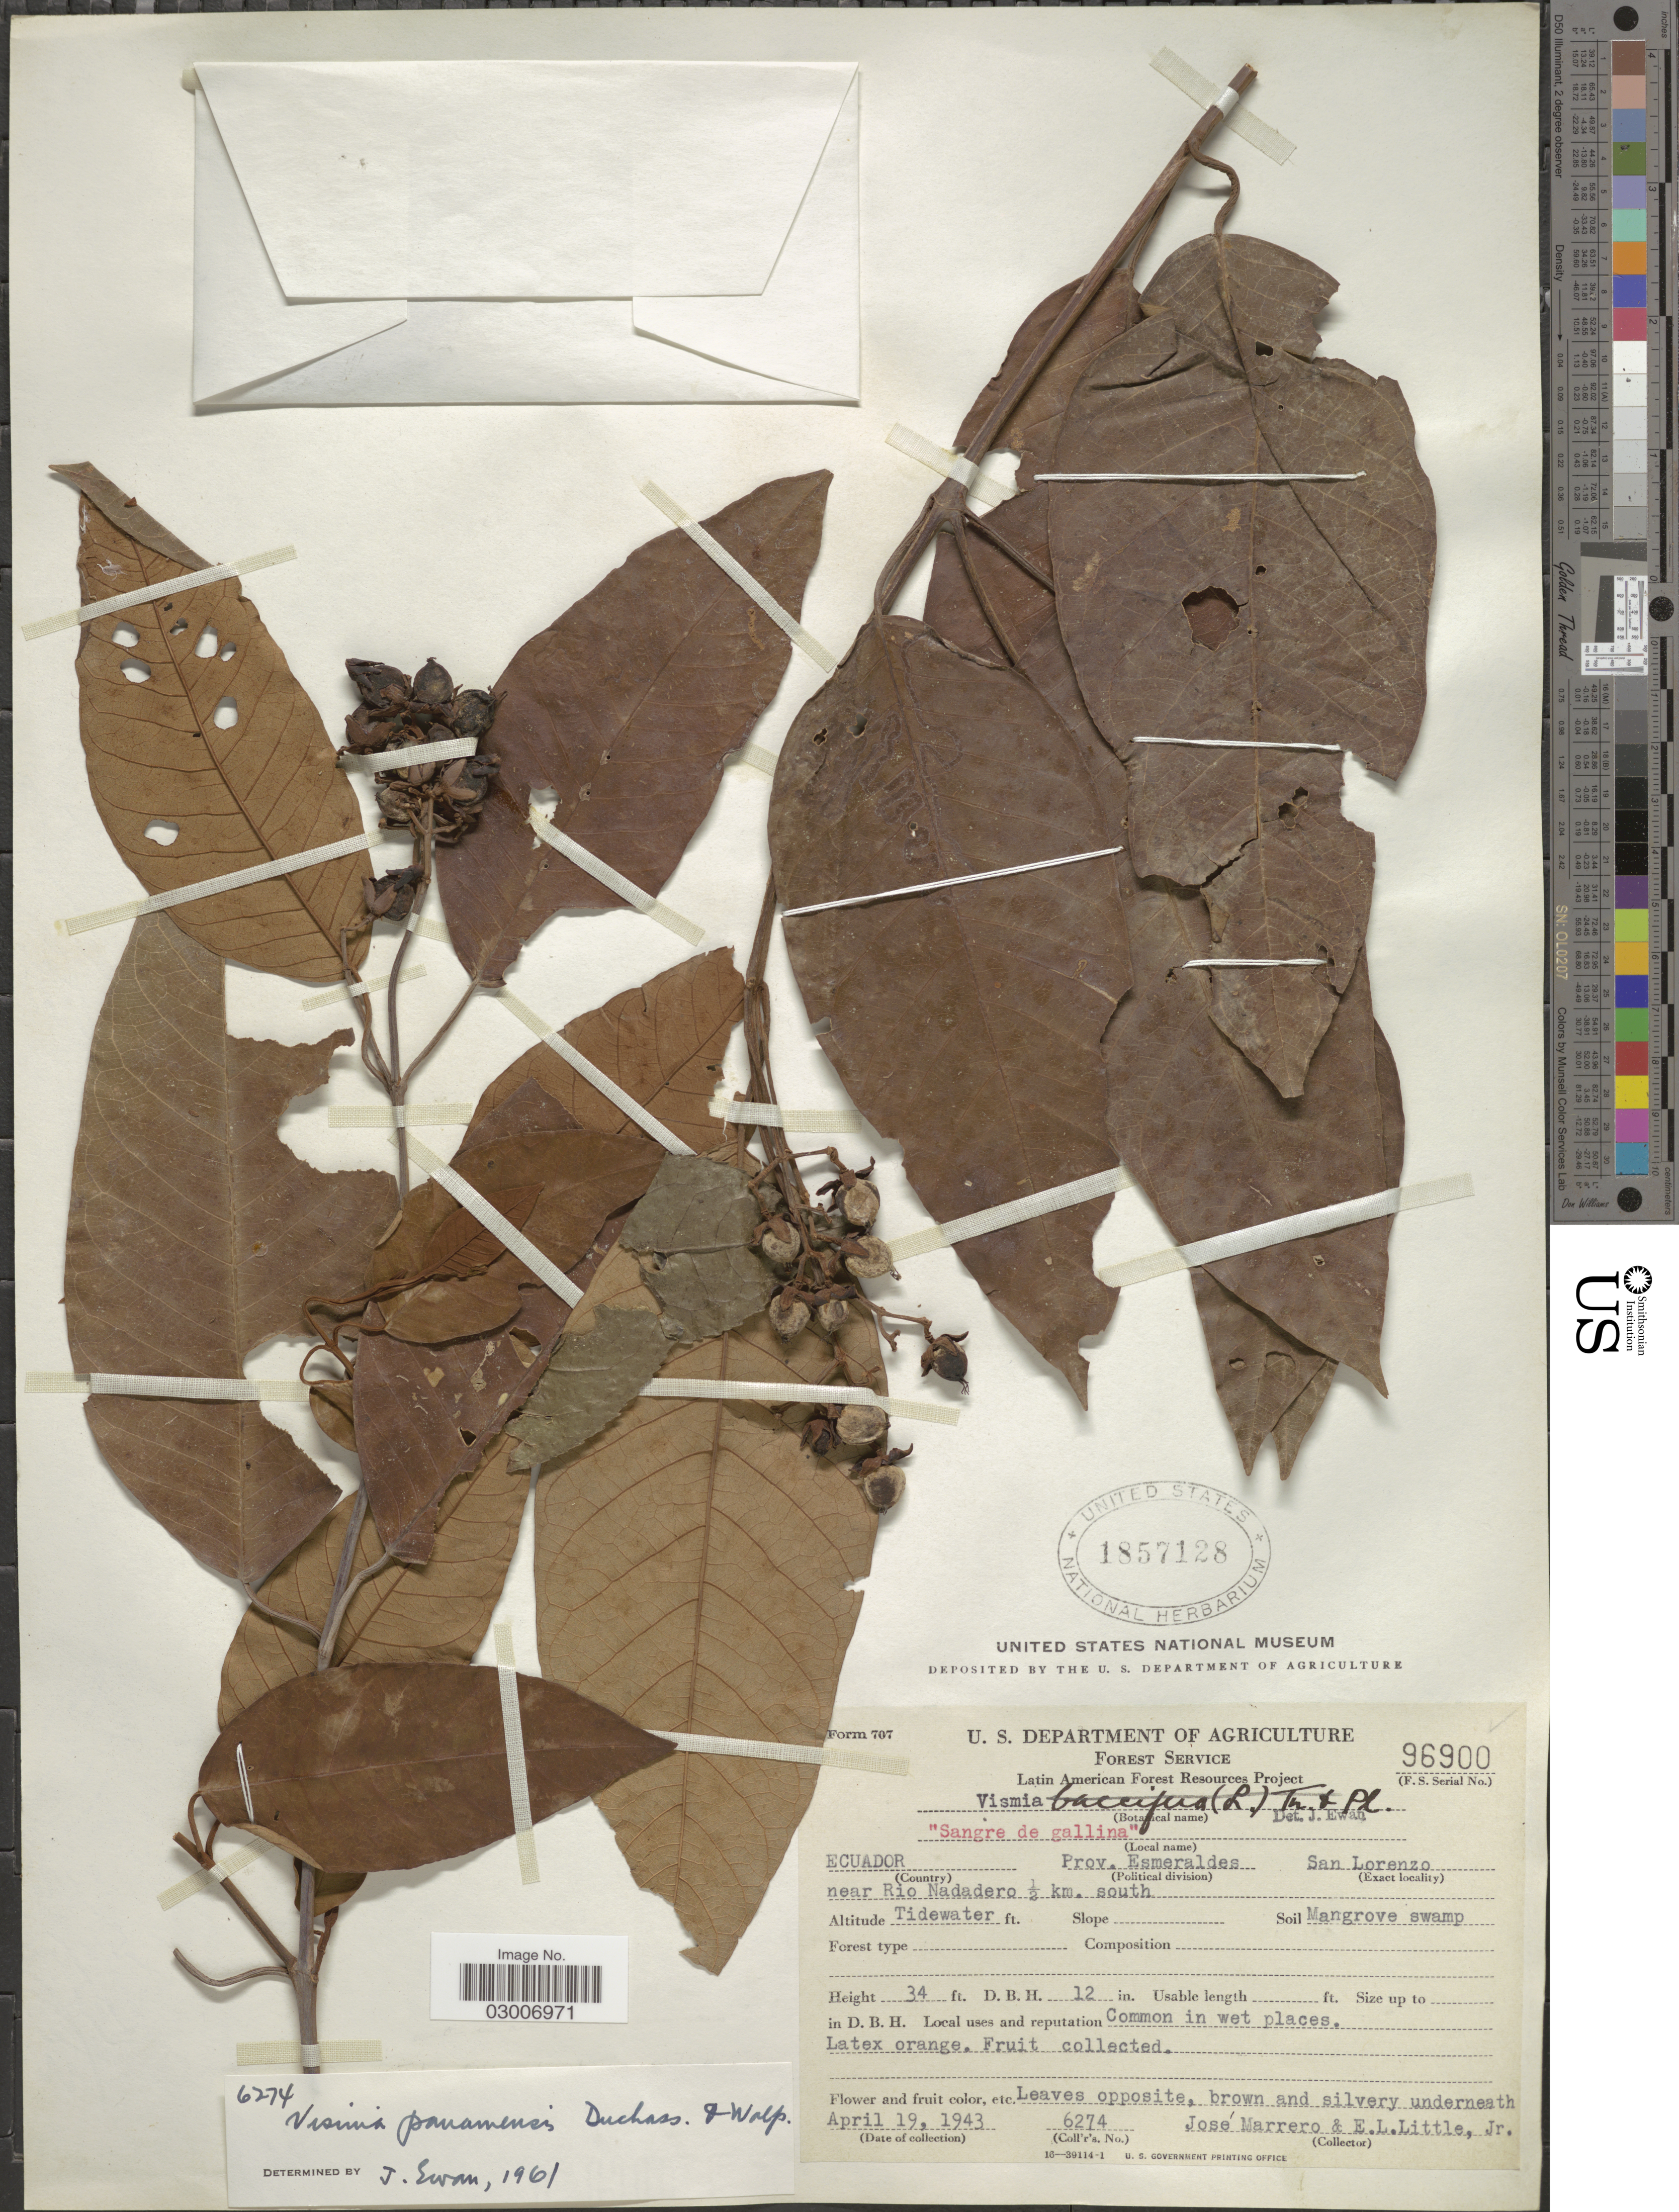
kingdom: Plantae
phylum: Tracheophyta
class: Magnoliopsida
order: Malpighiales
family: Hypericaceae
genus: Vismia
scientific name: Vismia panamensis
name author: Duchass. & Walp.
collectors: J. Marrero & E. L. Little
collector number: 6274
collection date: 1943-04-19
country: Ecuador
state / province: Esmeraldas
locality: Prov. Esmeraldas. San Lorenzo near Rio Nadadero ½ km. south.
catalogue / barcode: US 1857128